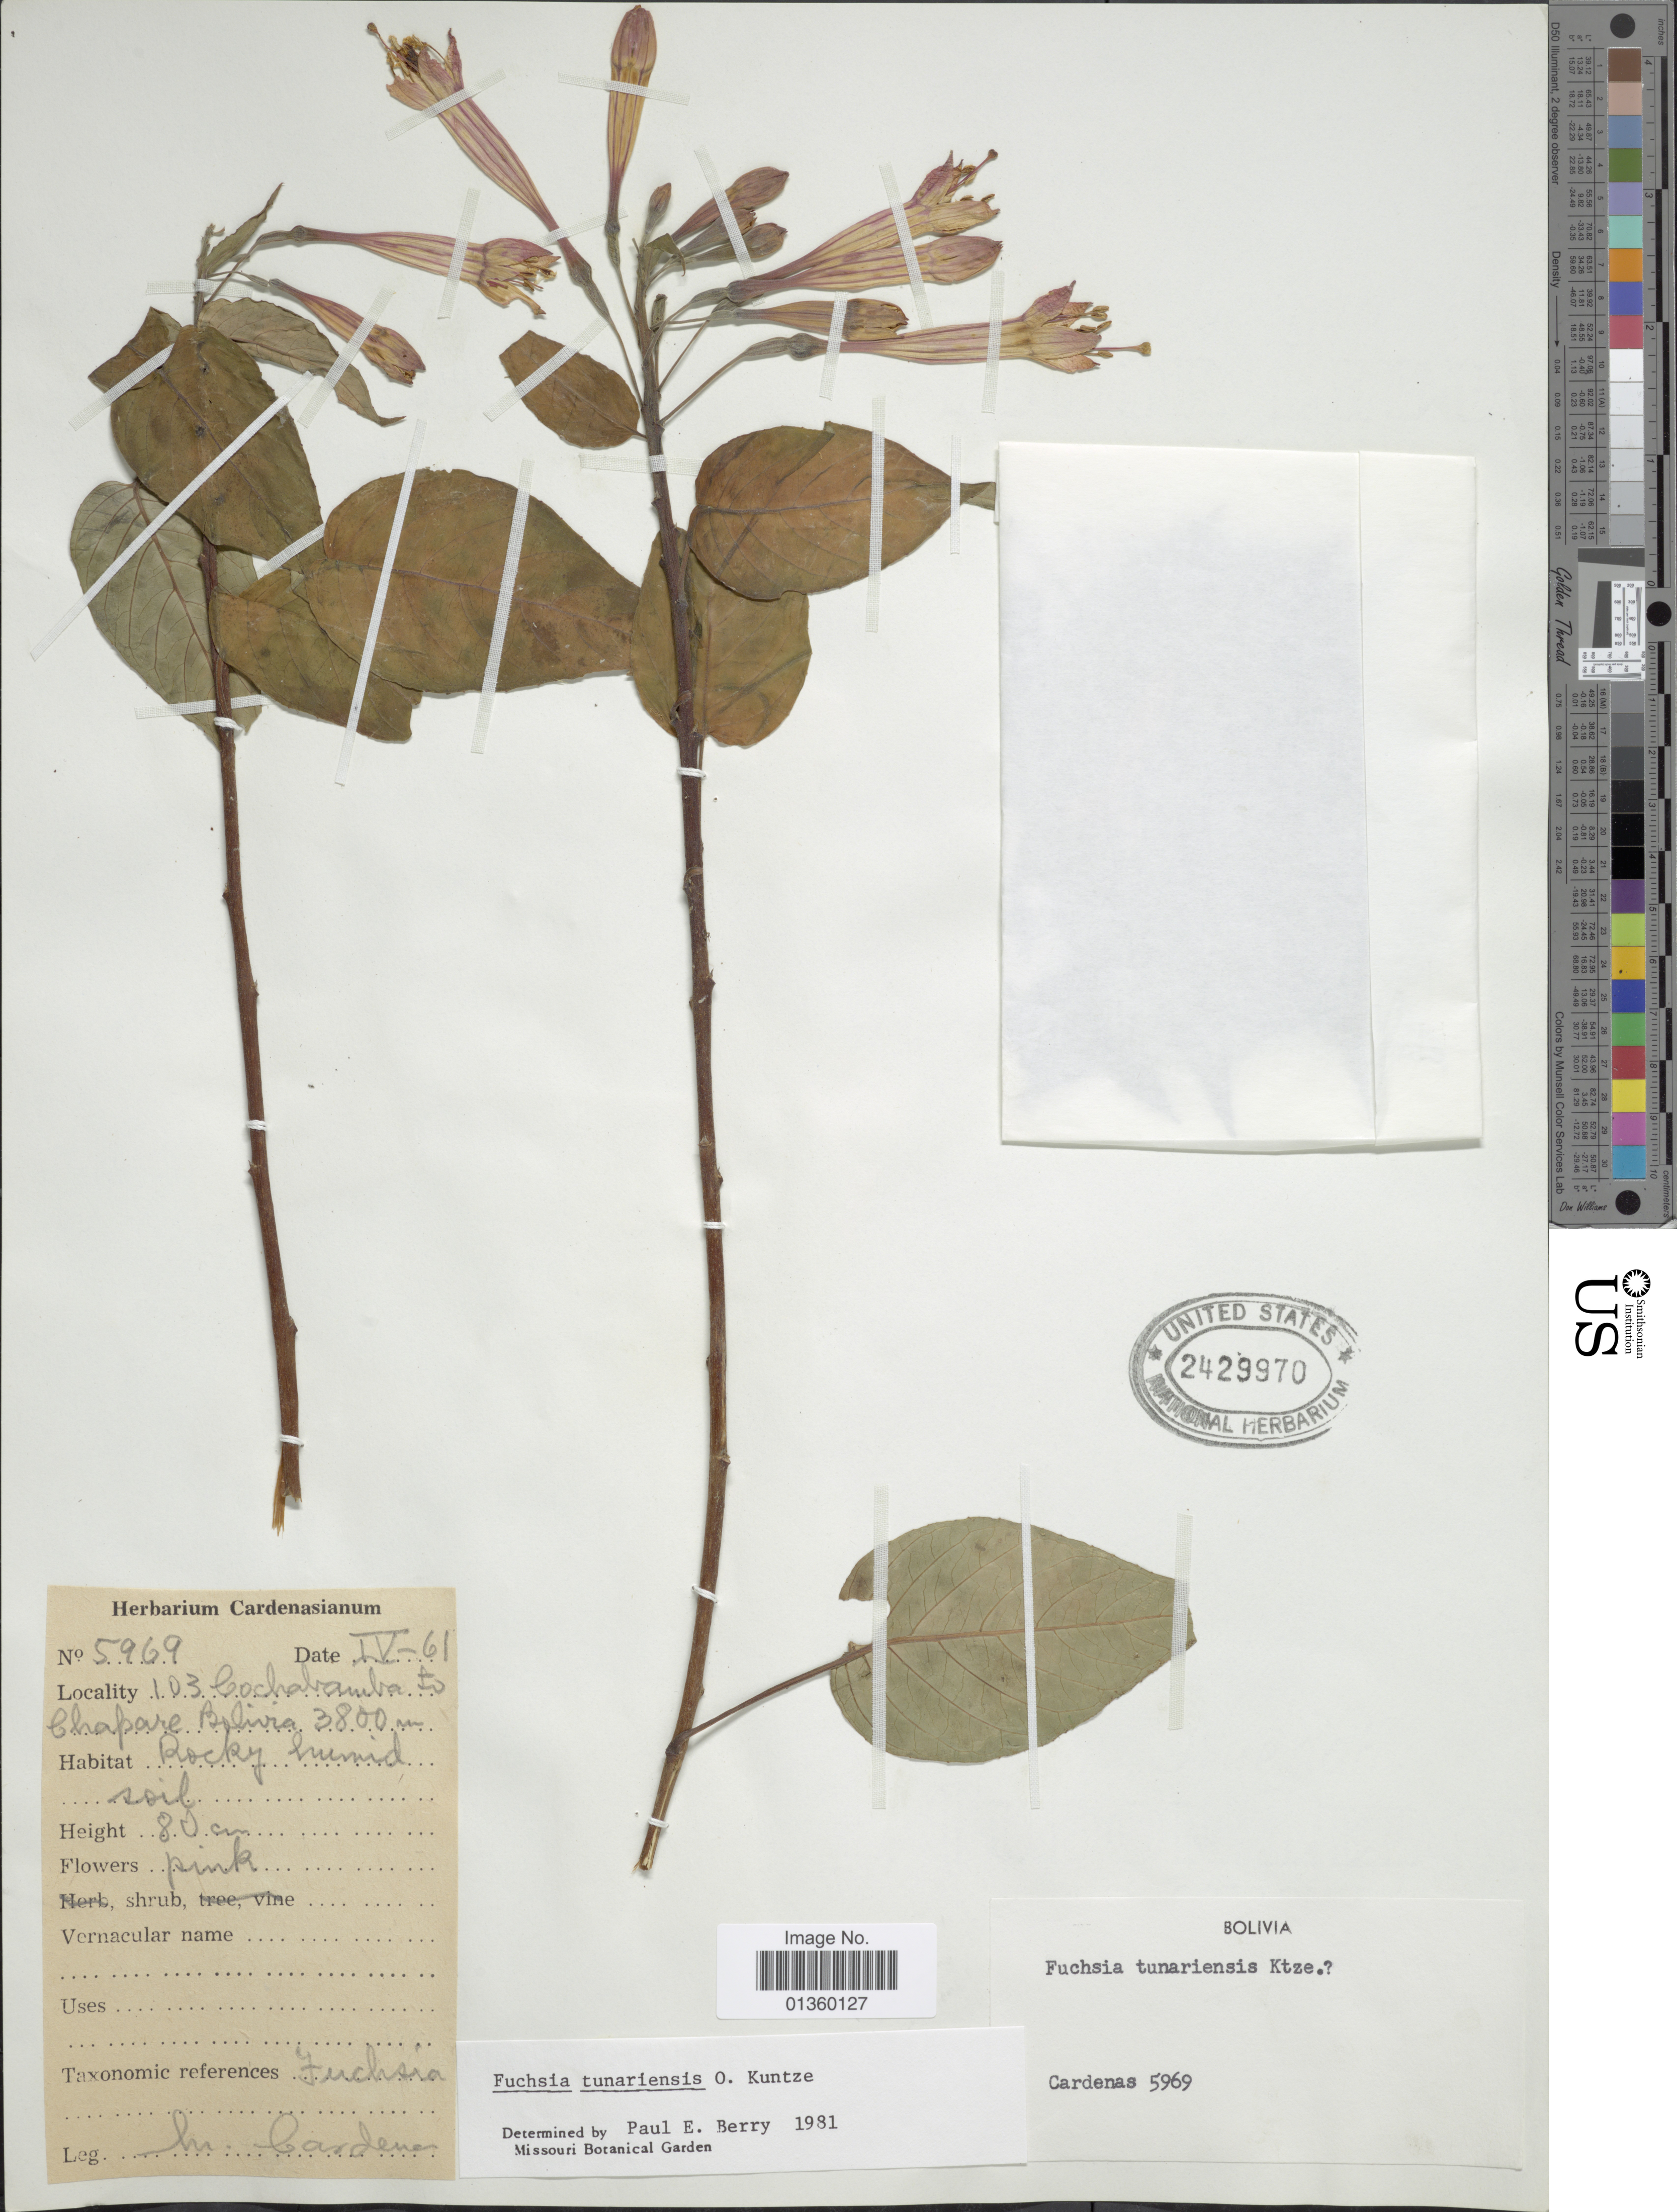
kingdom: Plantae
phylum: Tracheophyta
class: Magnoliopsida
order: Myrtales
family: Onagraceae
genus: Fuchsia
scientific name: Fuchsia tunariensis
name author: Kuntze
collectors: M. Cárdenas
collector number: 5969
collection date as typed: Transcribed d/m/y: /4/61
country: Bolivia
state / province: Cochabamba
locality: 103 Cochabamba to Chapare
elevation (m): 3800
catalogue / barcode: US 2429970